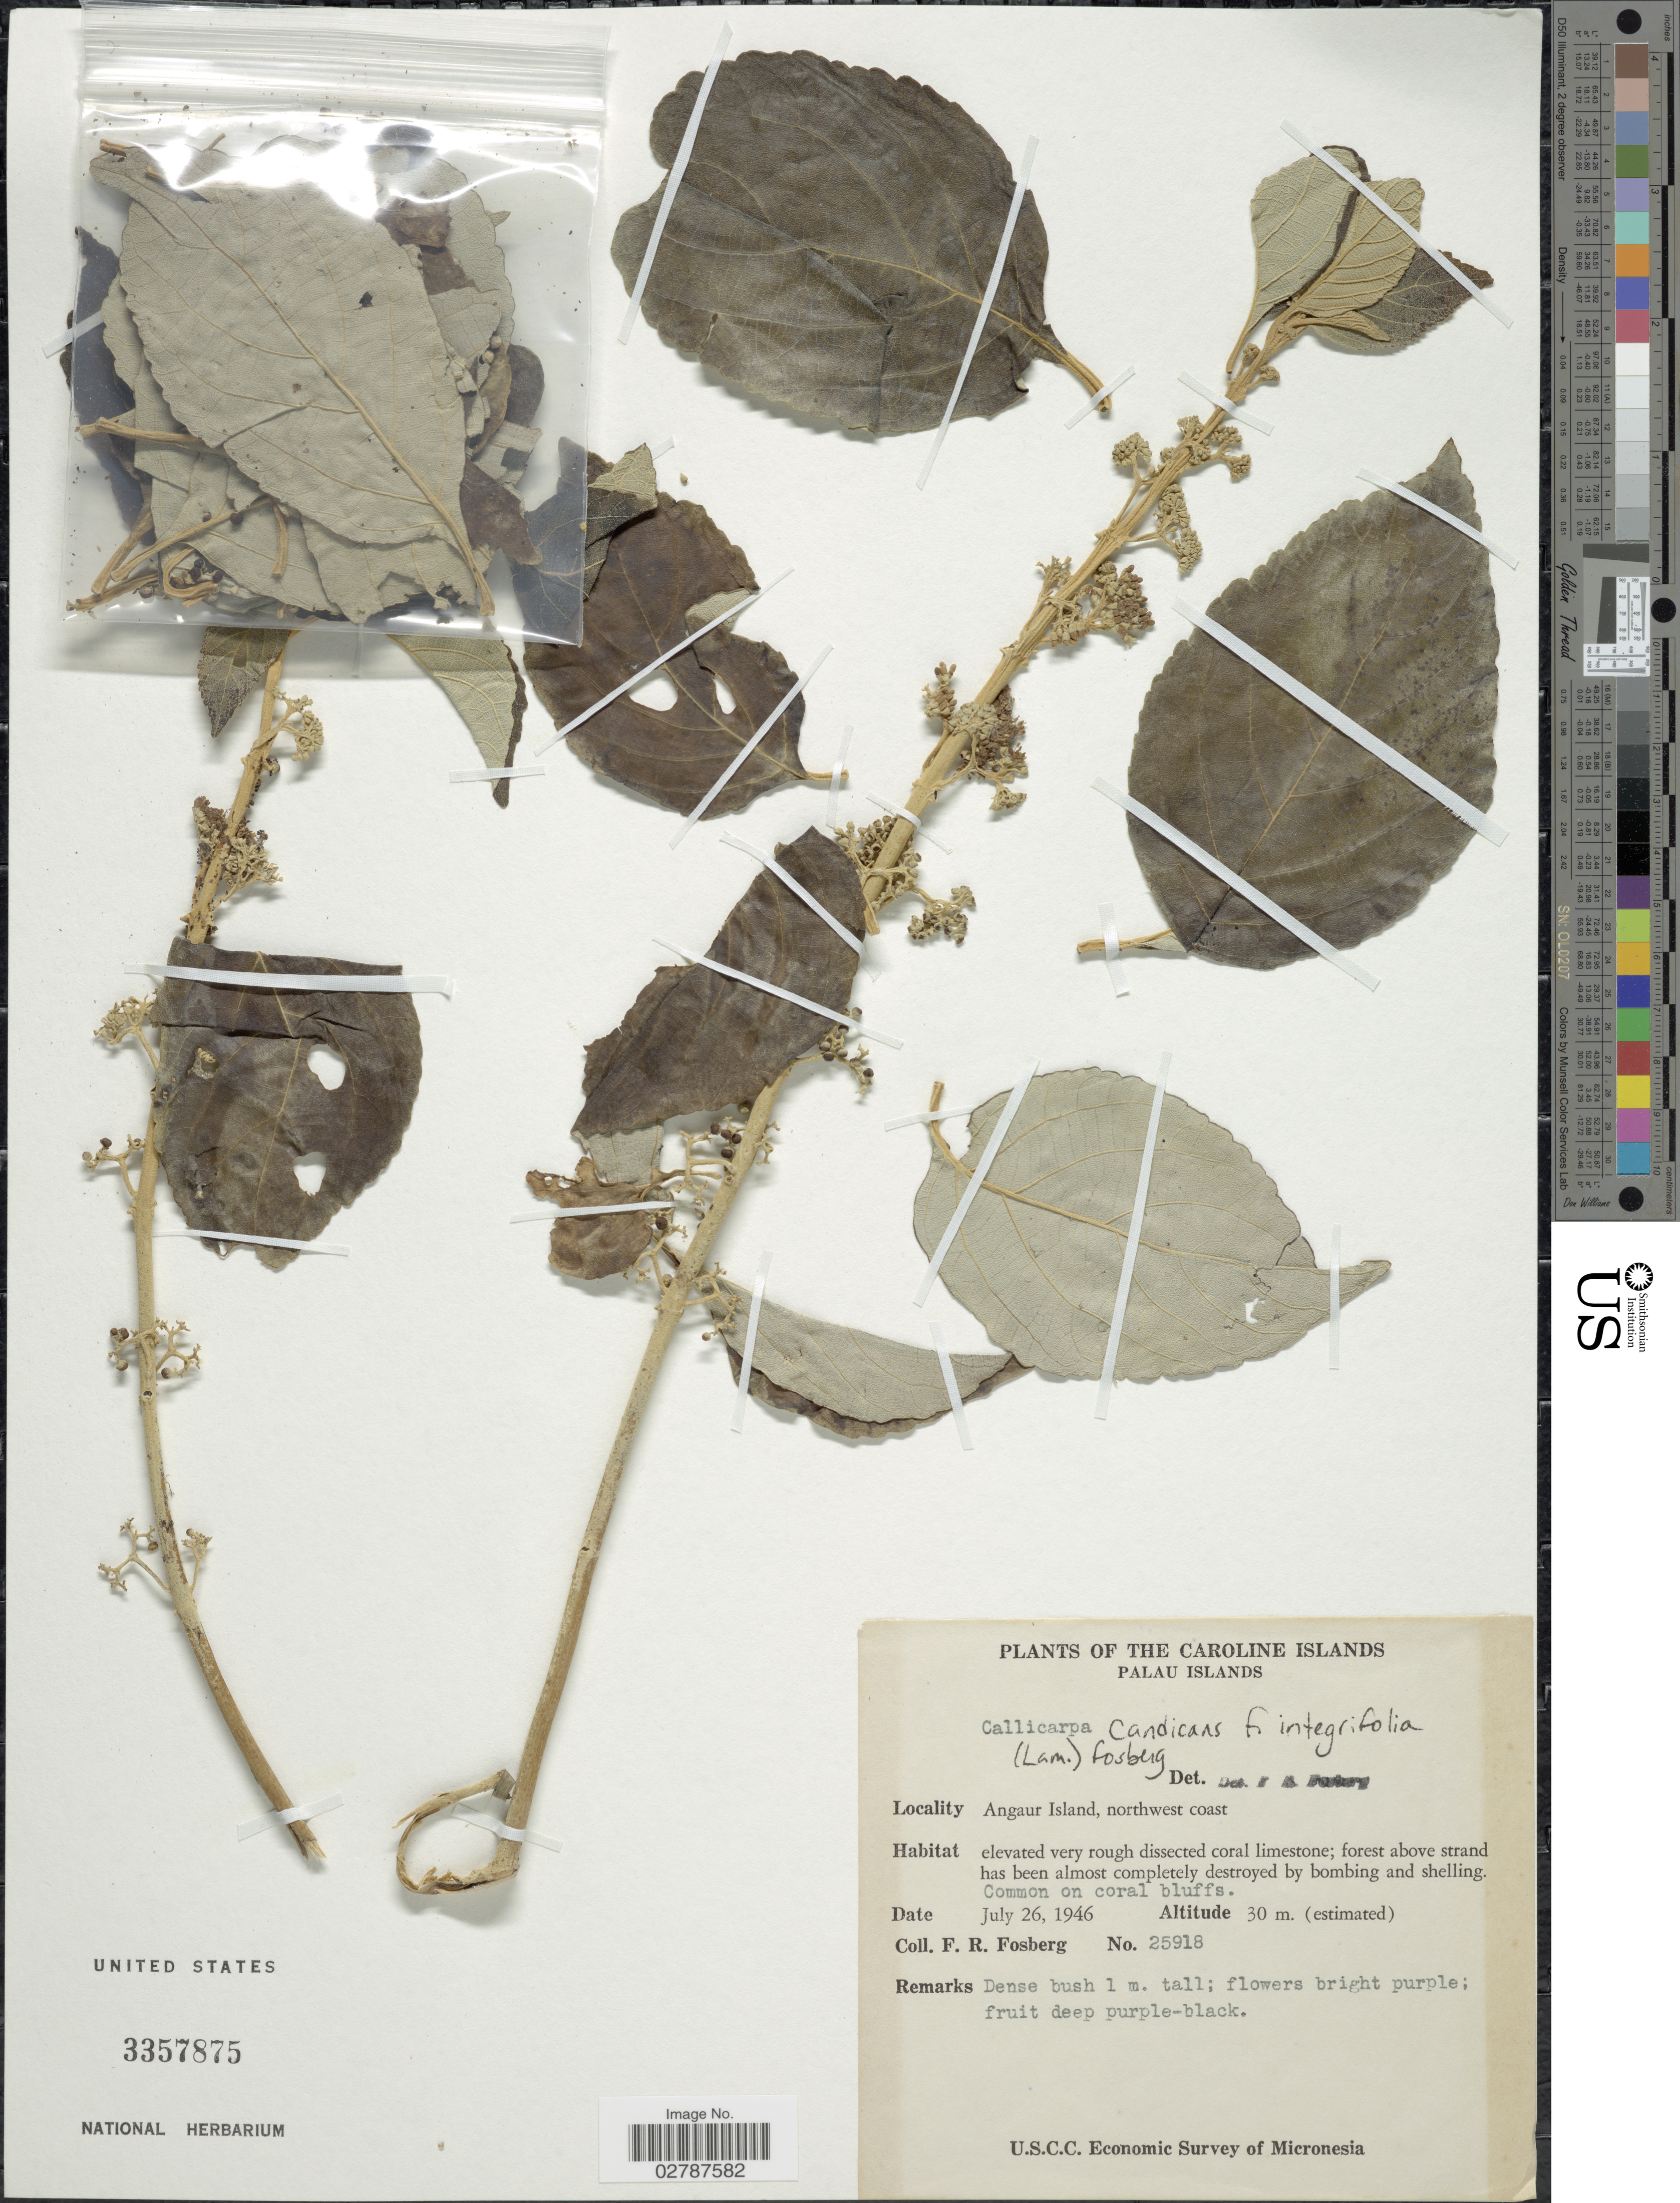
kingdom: Plantae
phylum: Tracheophyta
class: Magnoliopsida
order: Lamiales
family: Lamiaceae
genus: Callicarpa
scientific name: Callicarpa candicans var. integrifolia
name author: (Lam.) Fosberg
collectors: F. R. Fosberg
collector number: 25918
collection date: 1946-07-26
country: Palau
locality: The Caroline Islands. Palau Islands. Angaur Island, northwest coast.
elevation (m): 30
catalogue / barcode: US 3357875